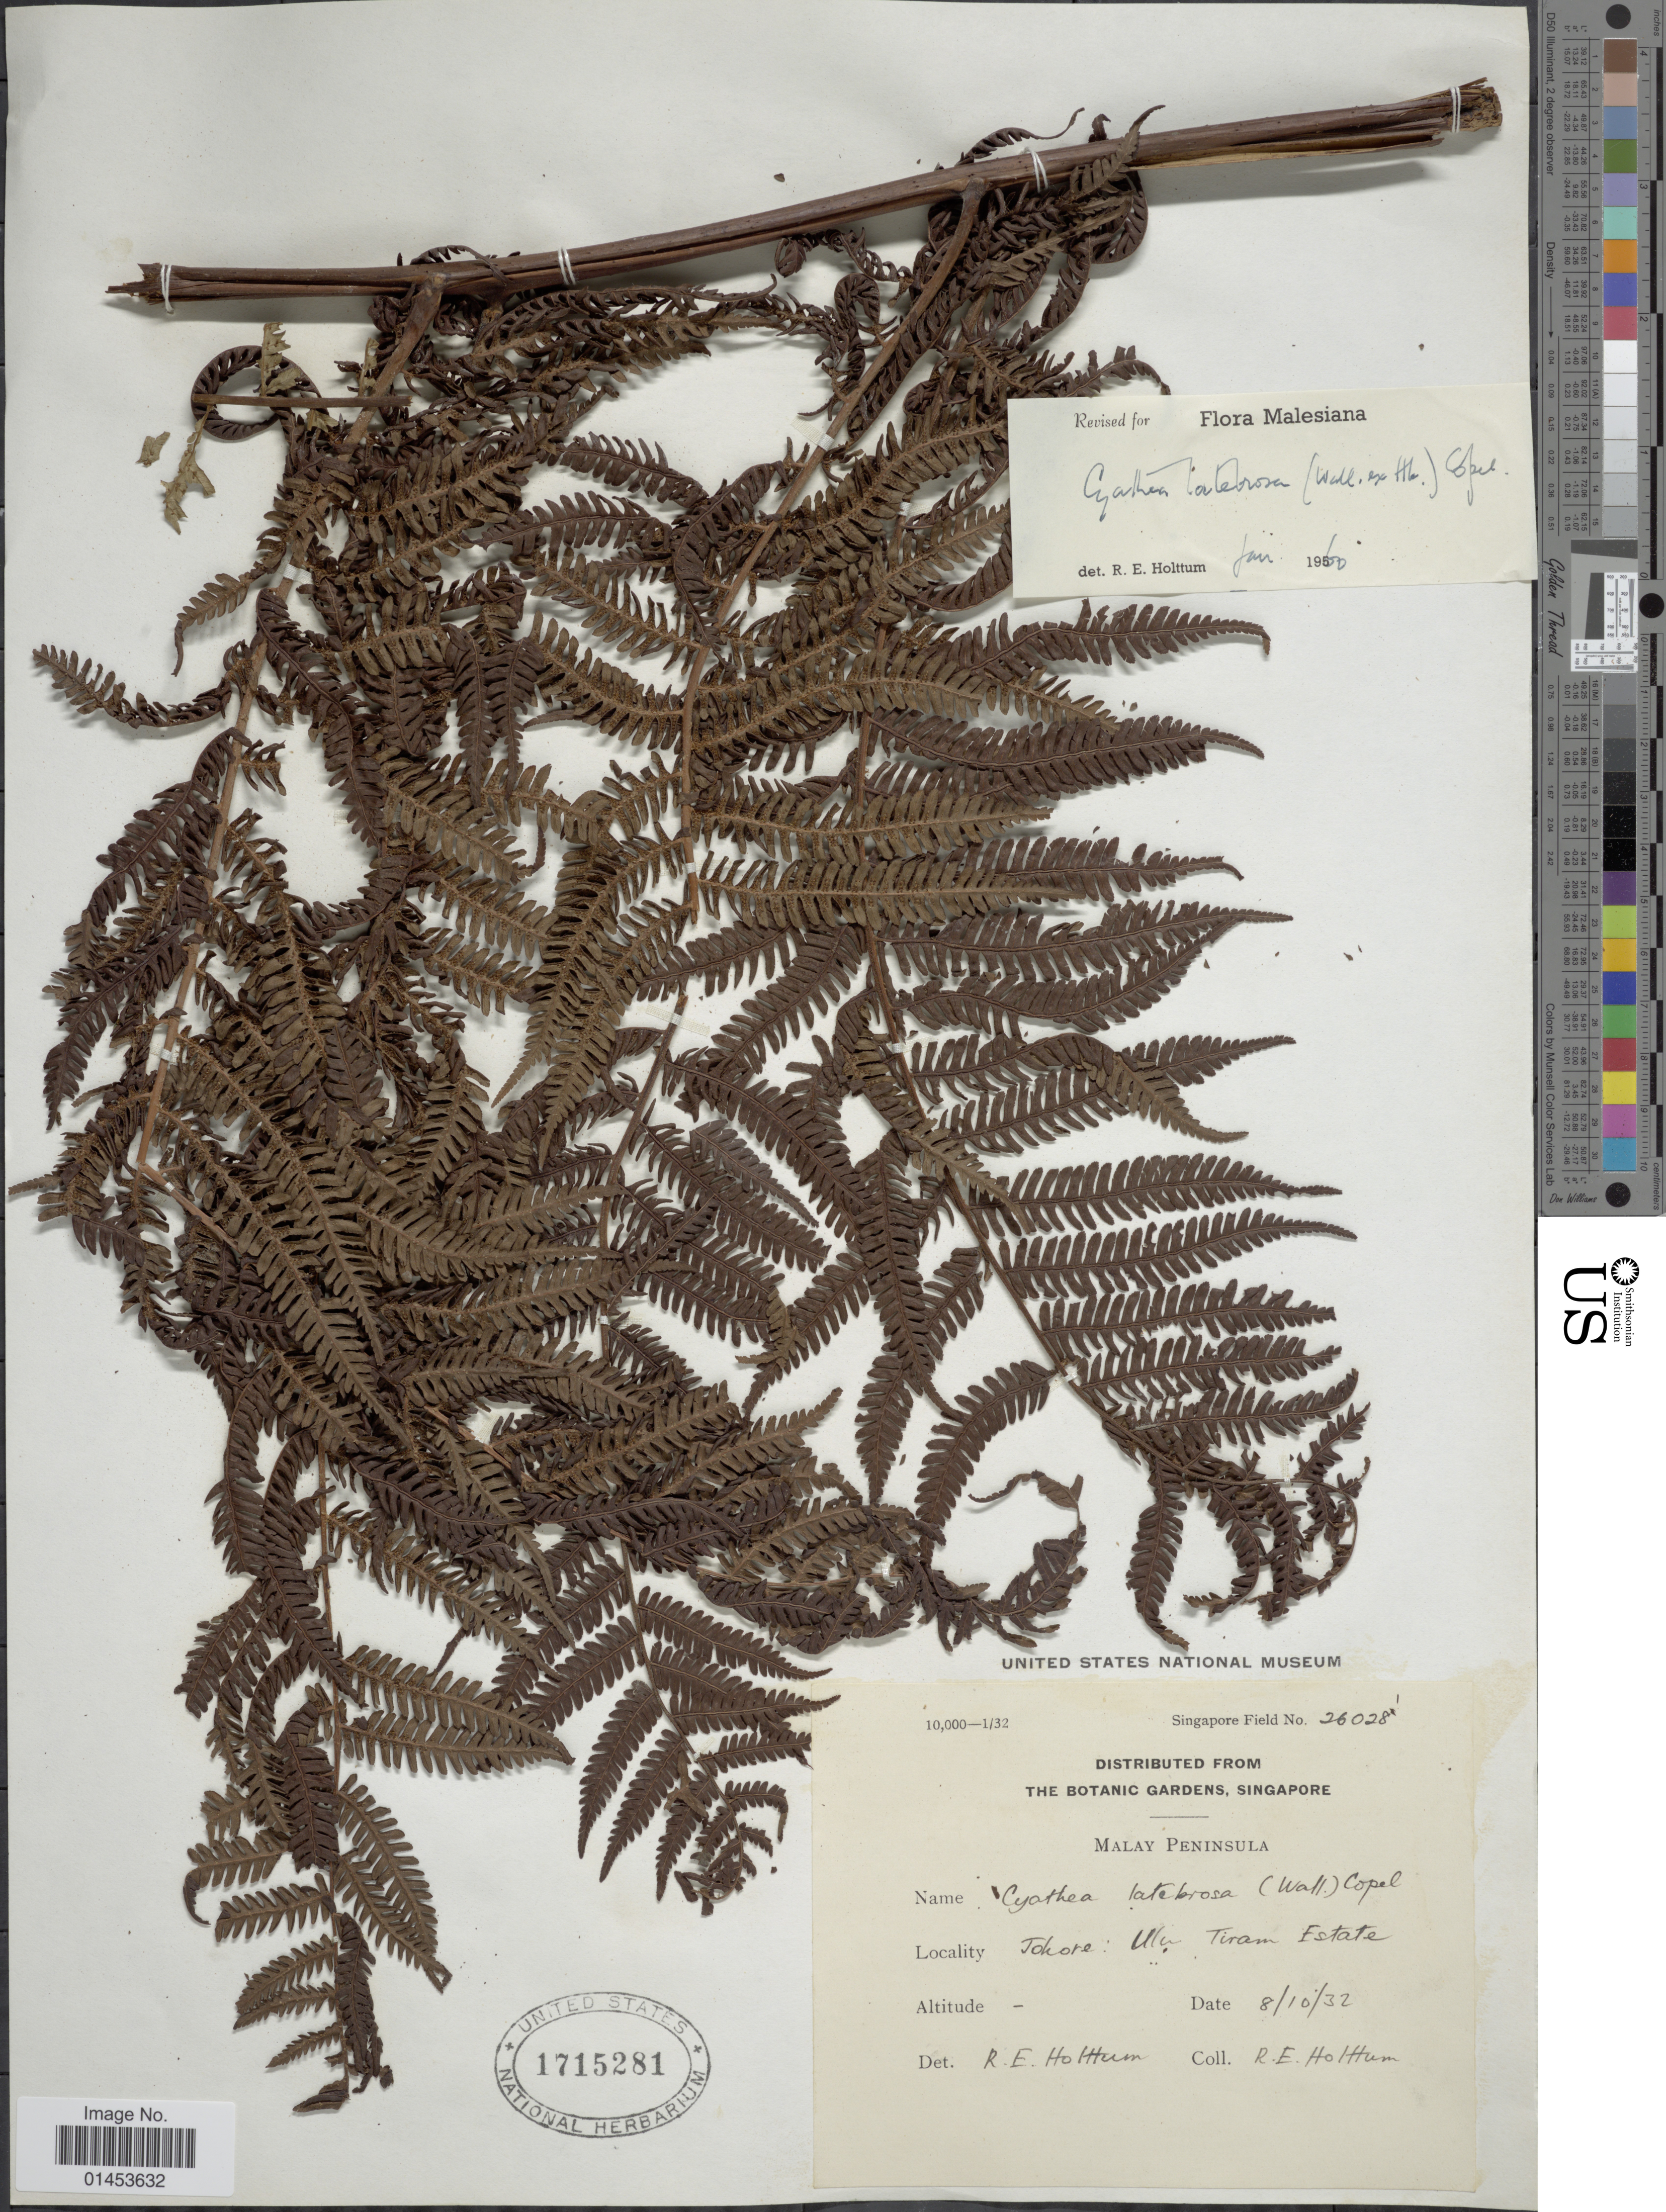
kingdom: Plantae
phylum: Tracheophyta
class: Polypodiopsida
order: Cyatheales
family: Cyatheaceae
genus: Cyathea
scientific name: Cyathea latebrosa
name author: (Wall. ex Hook.) Copel.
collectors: R. E. Holttum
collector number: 26028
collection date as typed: Transcribed d/m/y: 8/10/32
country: Malaysia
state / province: Johor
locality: Johore: Ulu Tiram Estate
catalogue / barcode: US 1715281